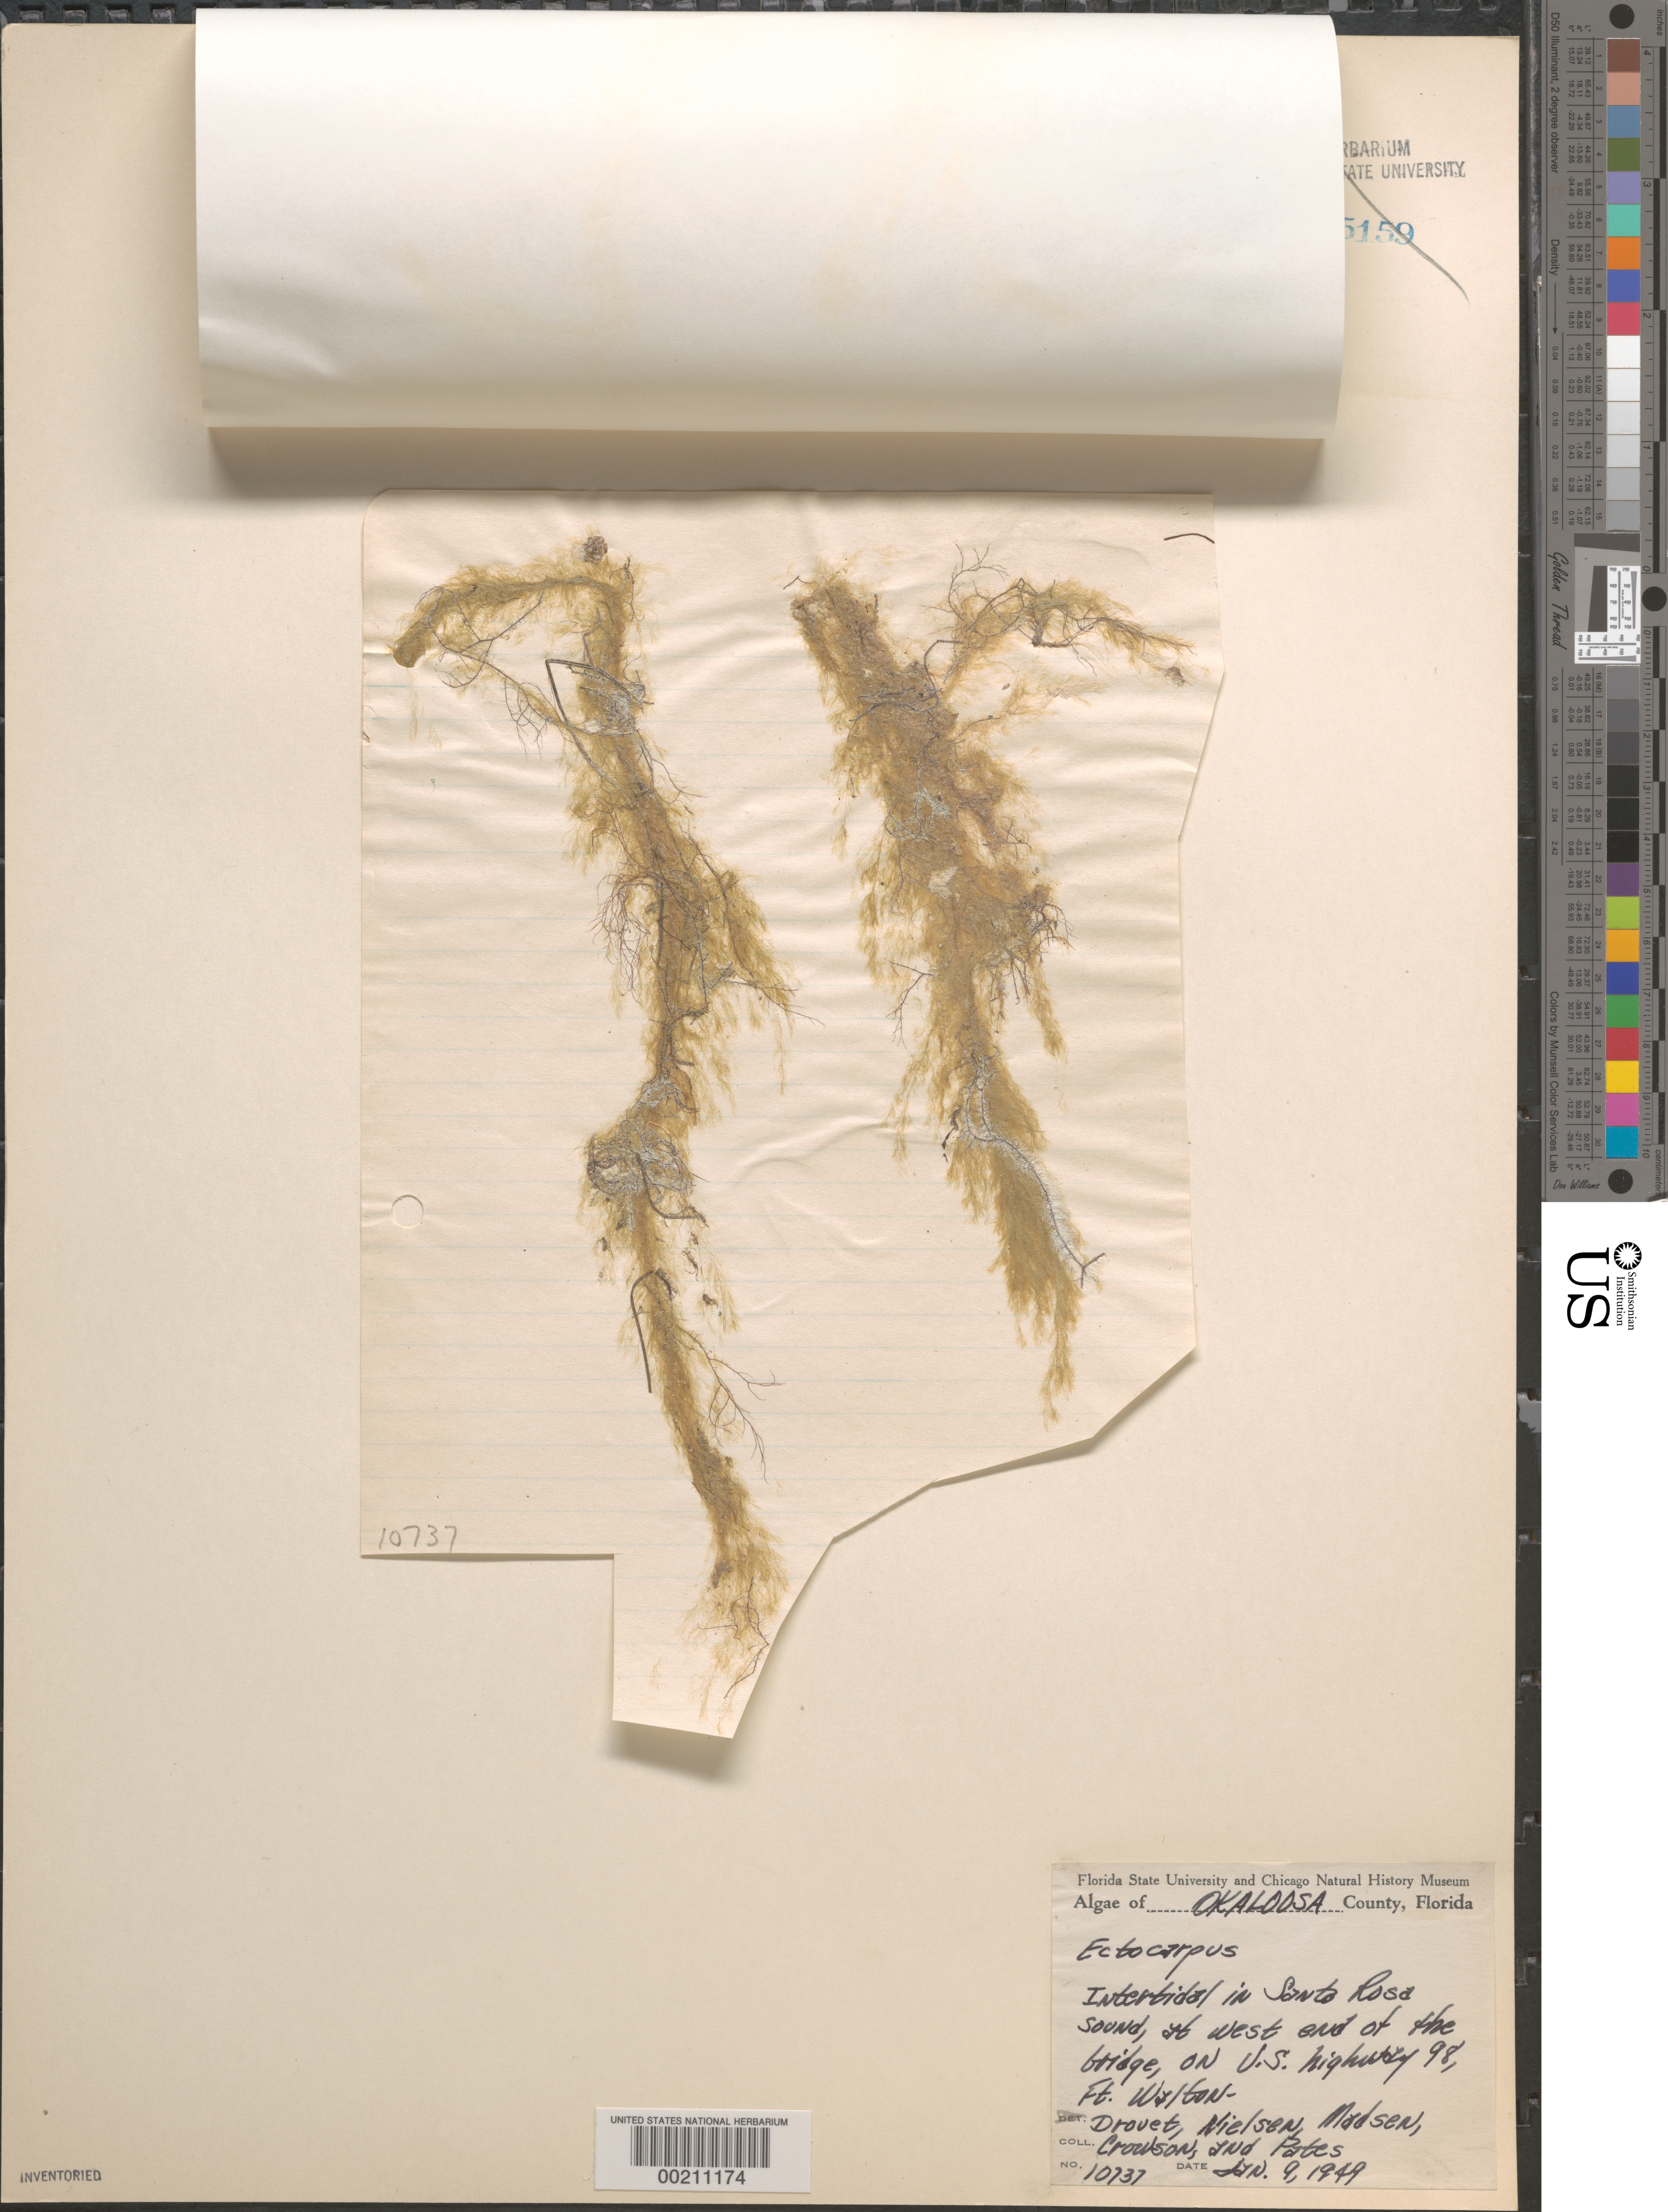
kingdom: Chromista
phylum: Ochrophyta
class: Phaeophyceae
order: Ectocarpales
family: Ectocarpaceae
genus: Ectocarpus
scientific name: Ectocarpus sp.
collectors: F. E. Drouet, C. S. Nielsen, G. Madsen, D. Crowson & A. Pates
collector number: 10737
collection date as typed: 09 Jan 1949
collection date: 1949-01-09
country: United States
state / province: Florida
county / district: Okaloosa County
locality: Santa Rosa Sound, US Highway 98 bridge, Fort Walton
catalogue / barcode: US 20921